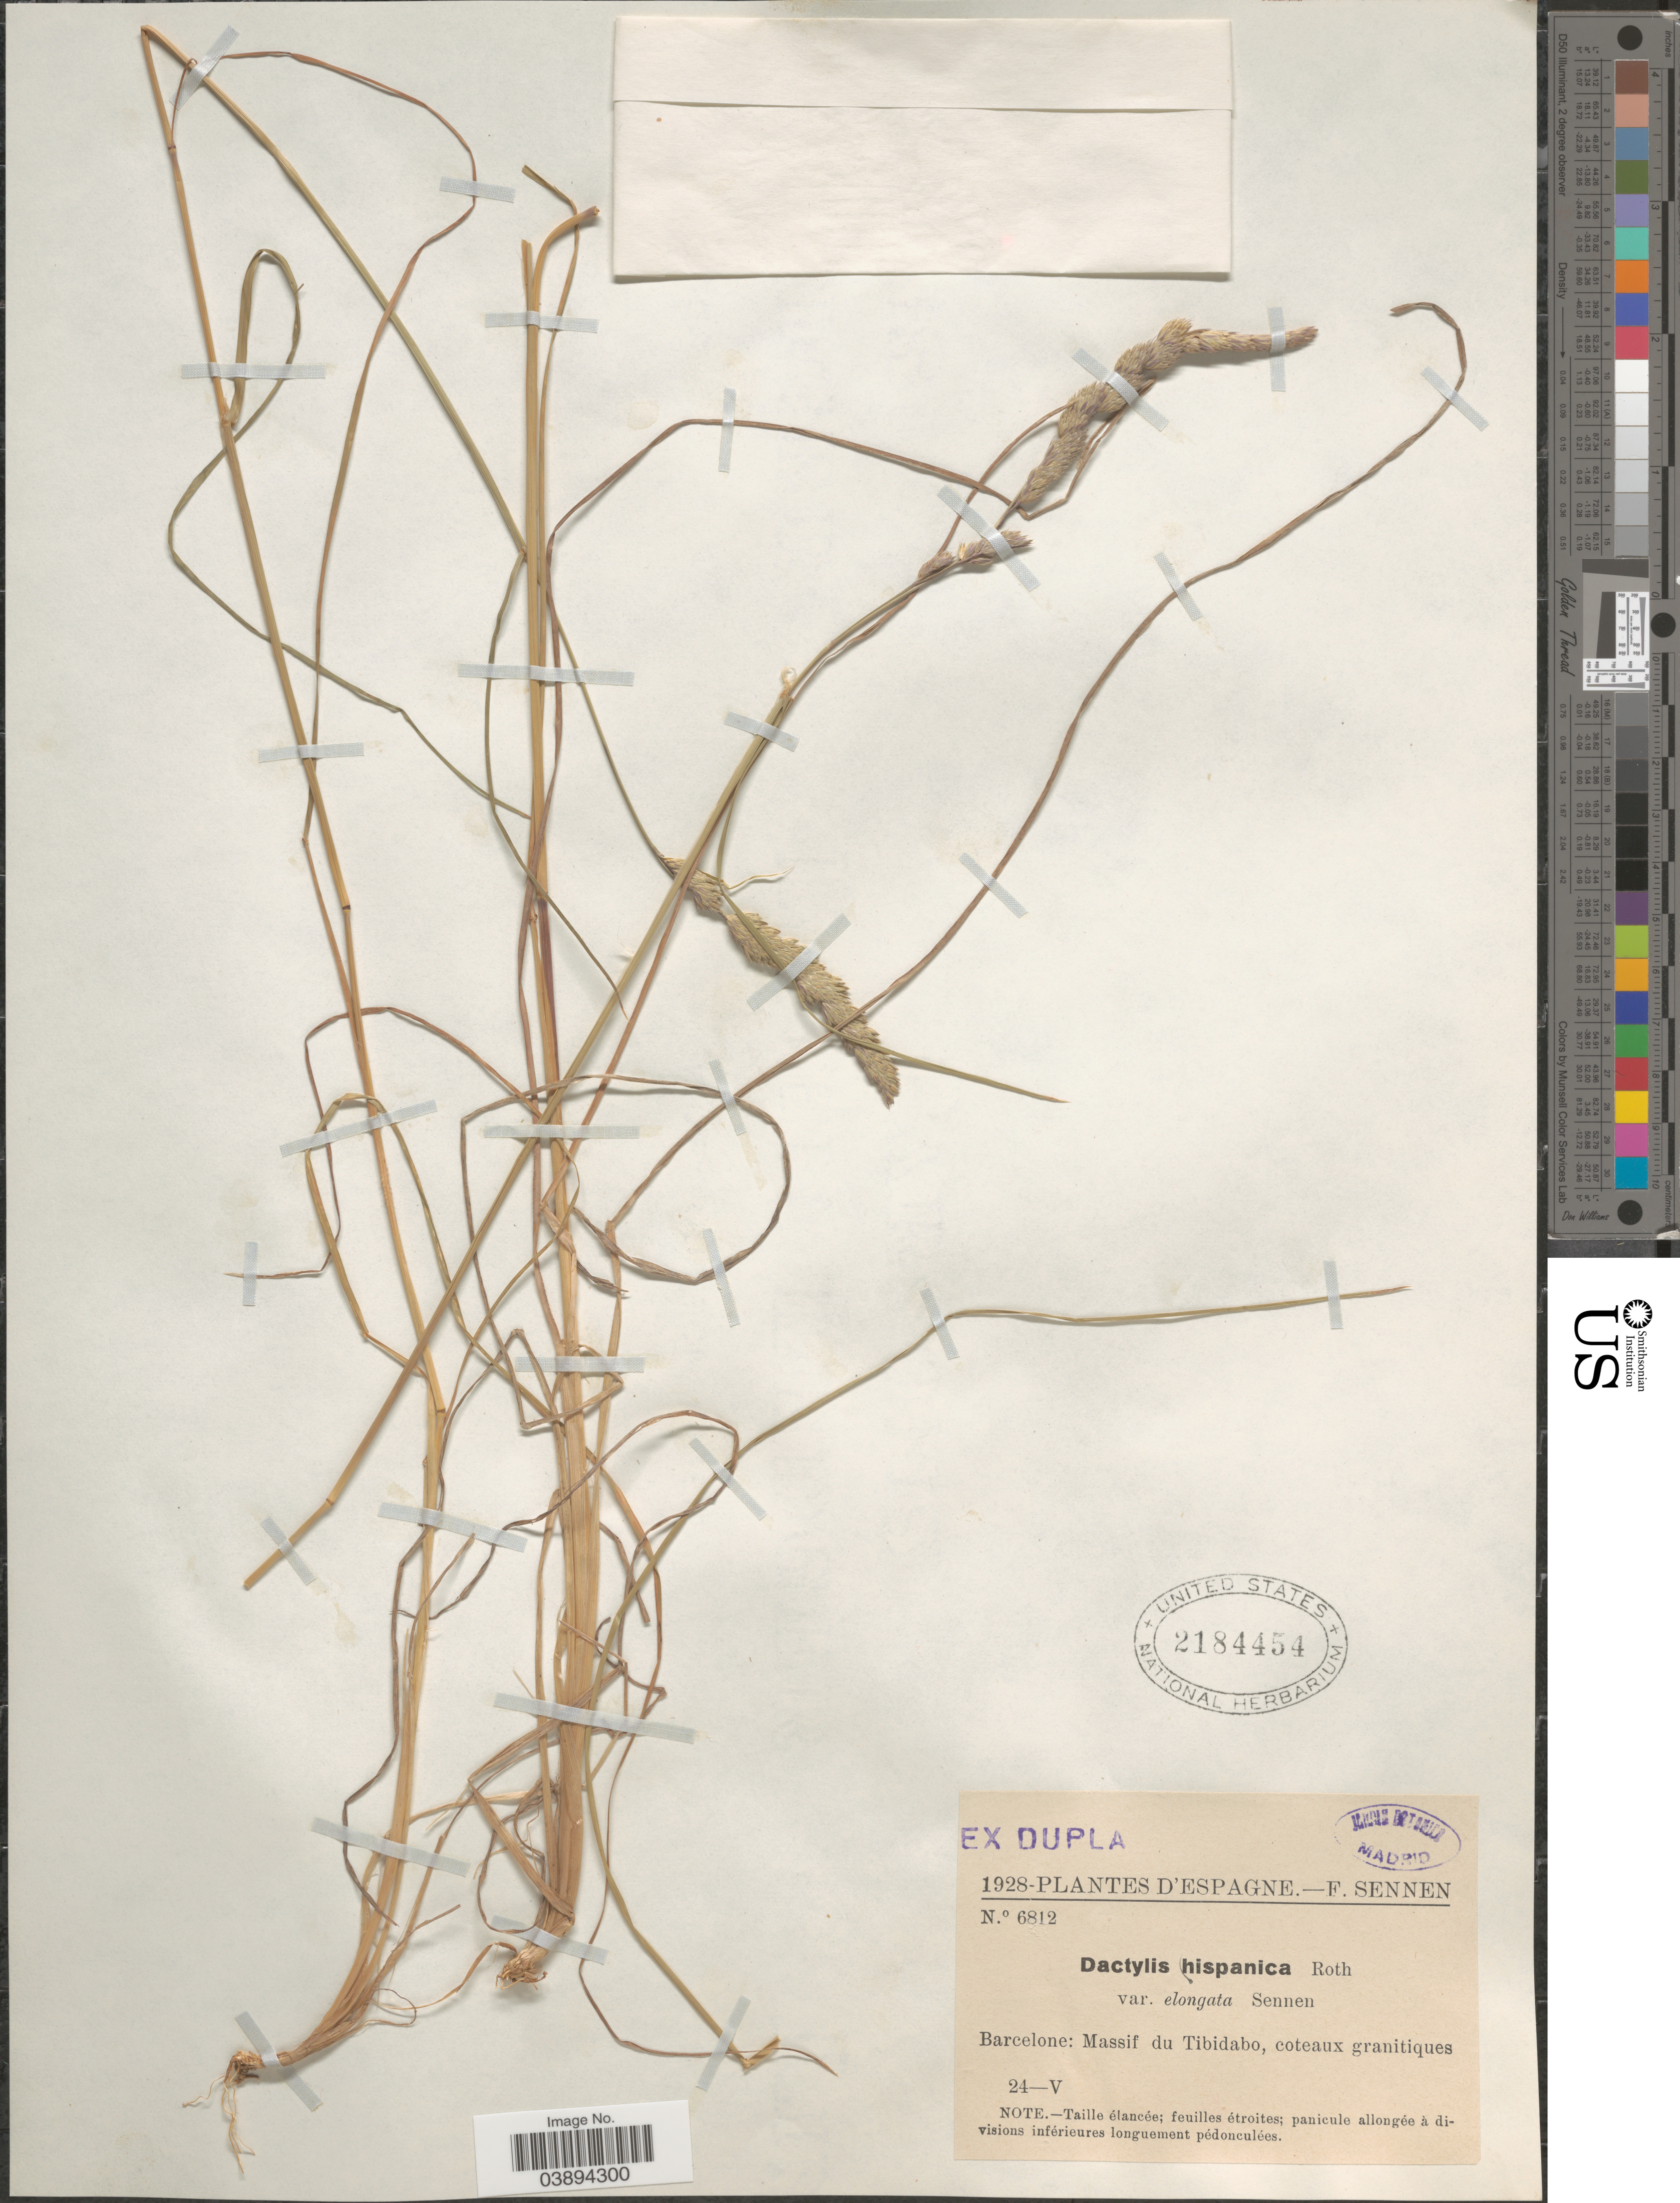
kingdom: Plantae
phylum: Tracheophyta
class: Liliopsida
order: Poales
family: Poaceae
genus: Dactylis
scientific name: Dactylis glomerata subsp. hispanica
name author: (Roth) Nyman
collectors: E. Sennen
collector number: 6812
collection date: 1928-05-24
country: Spain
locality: Espagne. Barcelone: Massif du Tibidabo, coteaux granitiques.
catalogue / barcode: US 2184454